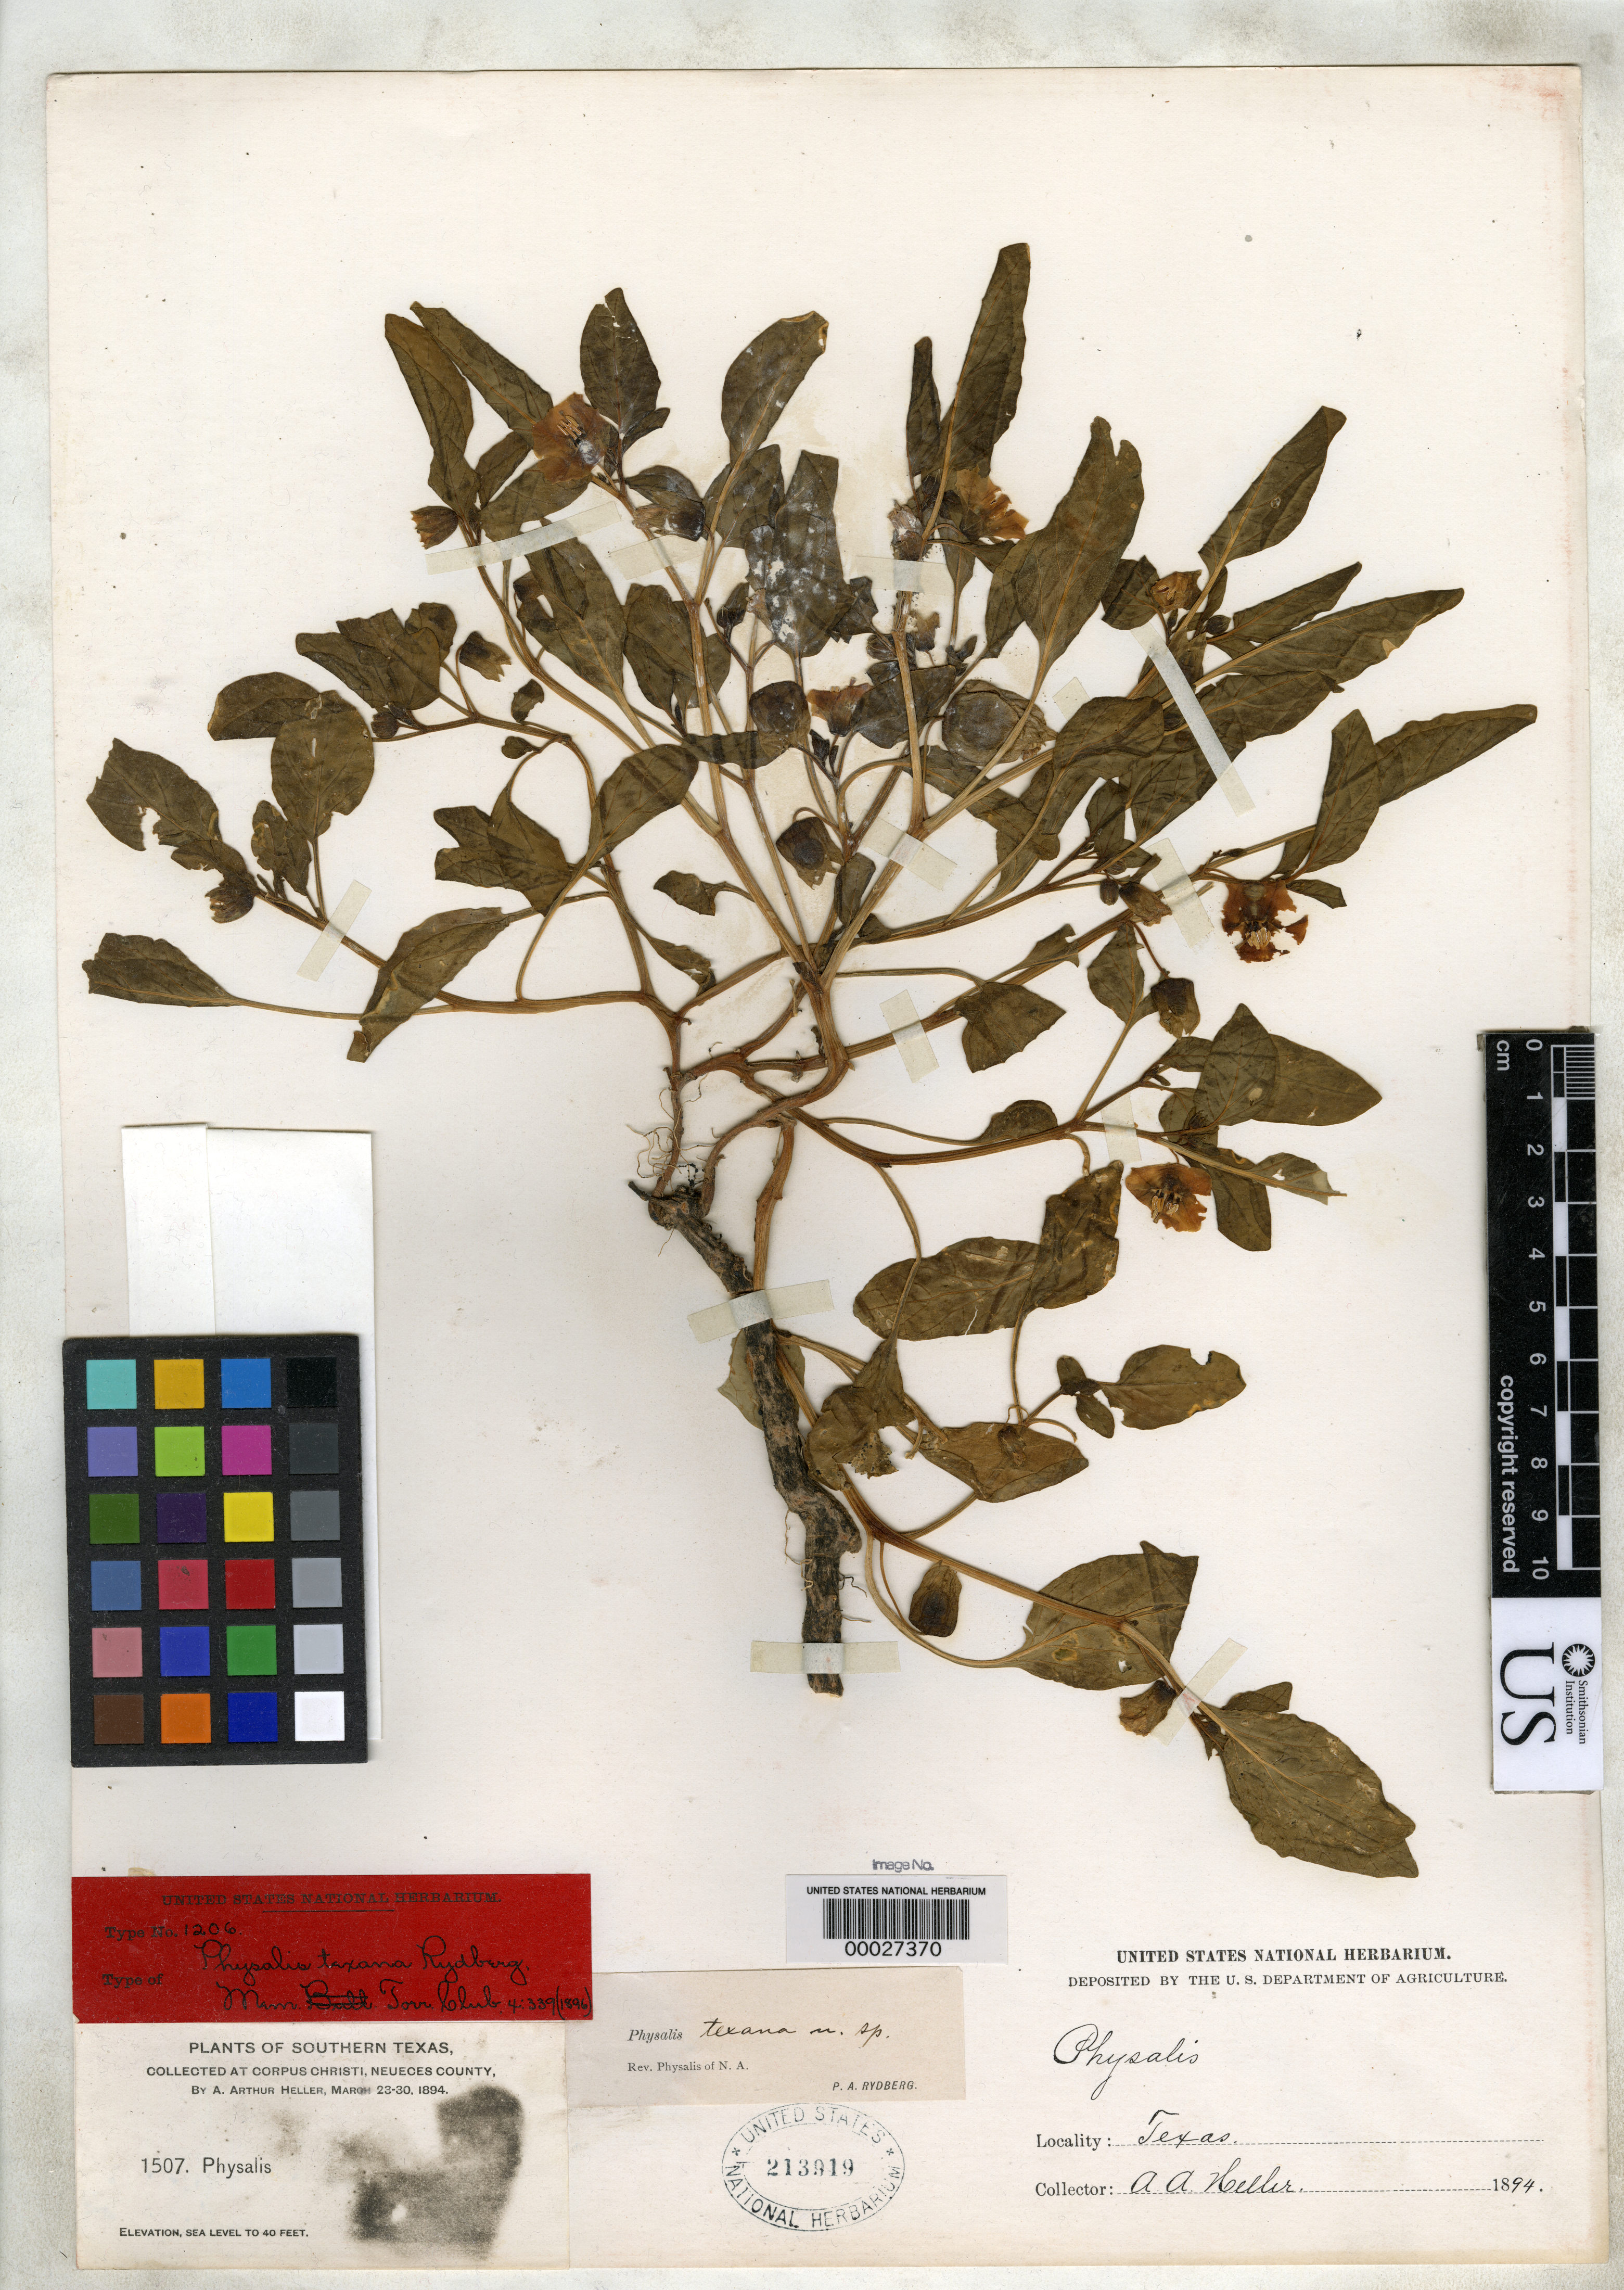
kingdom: Plantae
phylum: Tracheophyta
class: Magnoliopsida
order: Solanales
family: Solanaceae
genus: Physalis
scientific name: Physalis texana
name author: Rydb.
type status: Isotype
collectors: A. A. Heller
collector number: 1507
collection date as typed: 23 Mar 1894 to 30 Mar 1894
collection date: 1894-03-23/1894-03-30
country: United States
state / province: Texas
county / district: Nueces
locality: Corpus Christi.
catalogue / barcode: US 213919